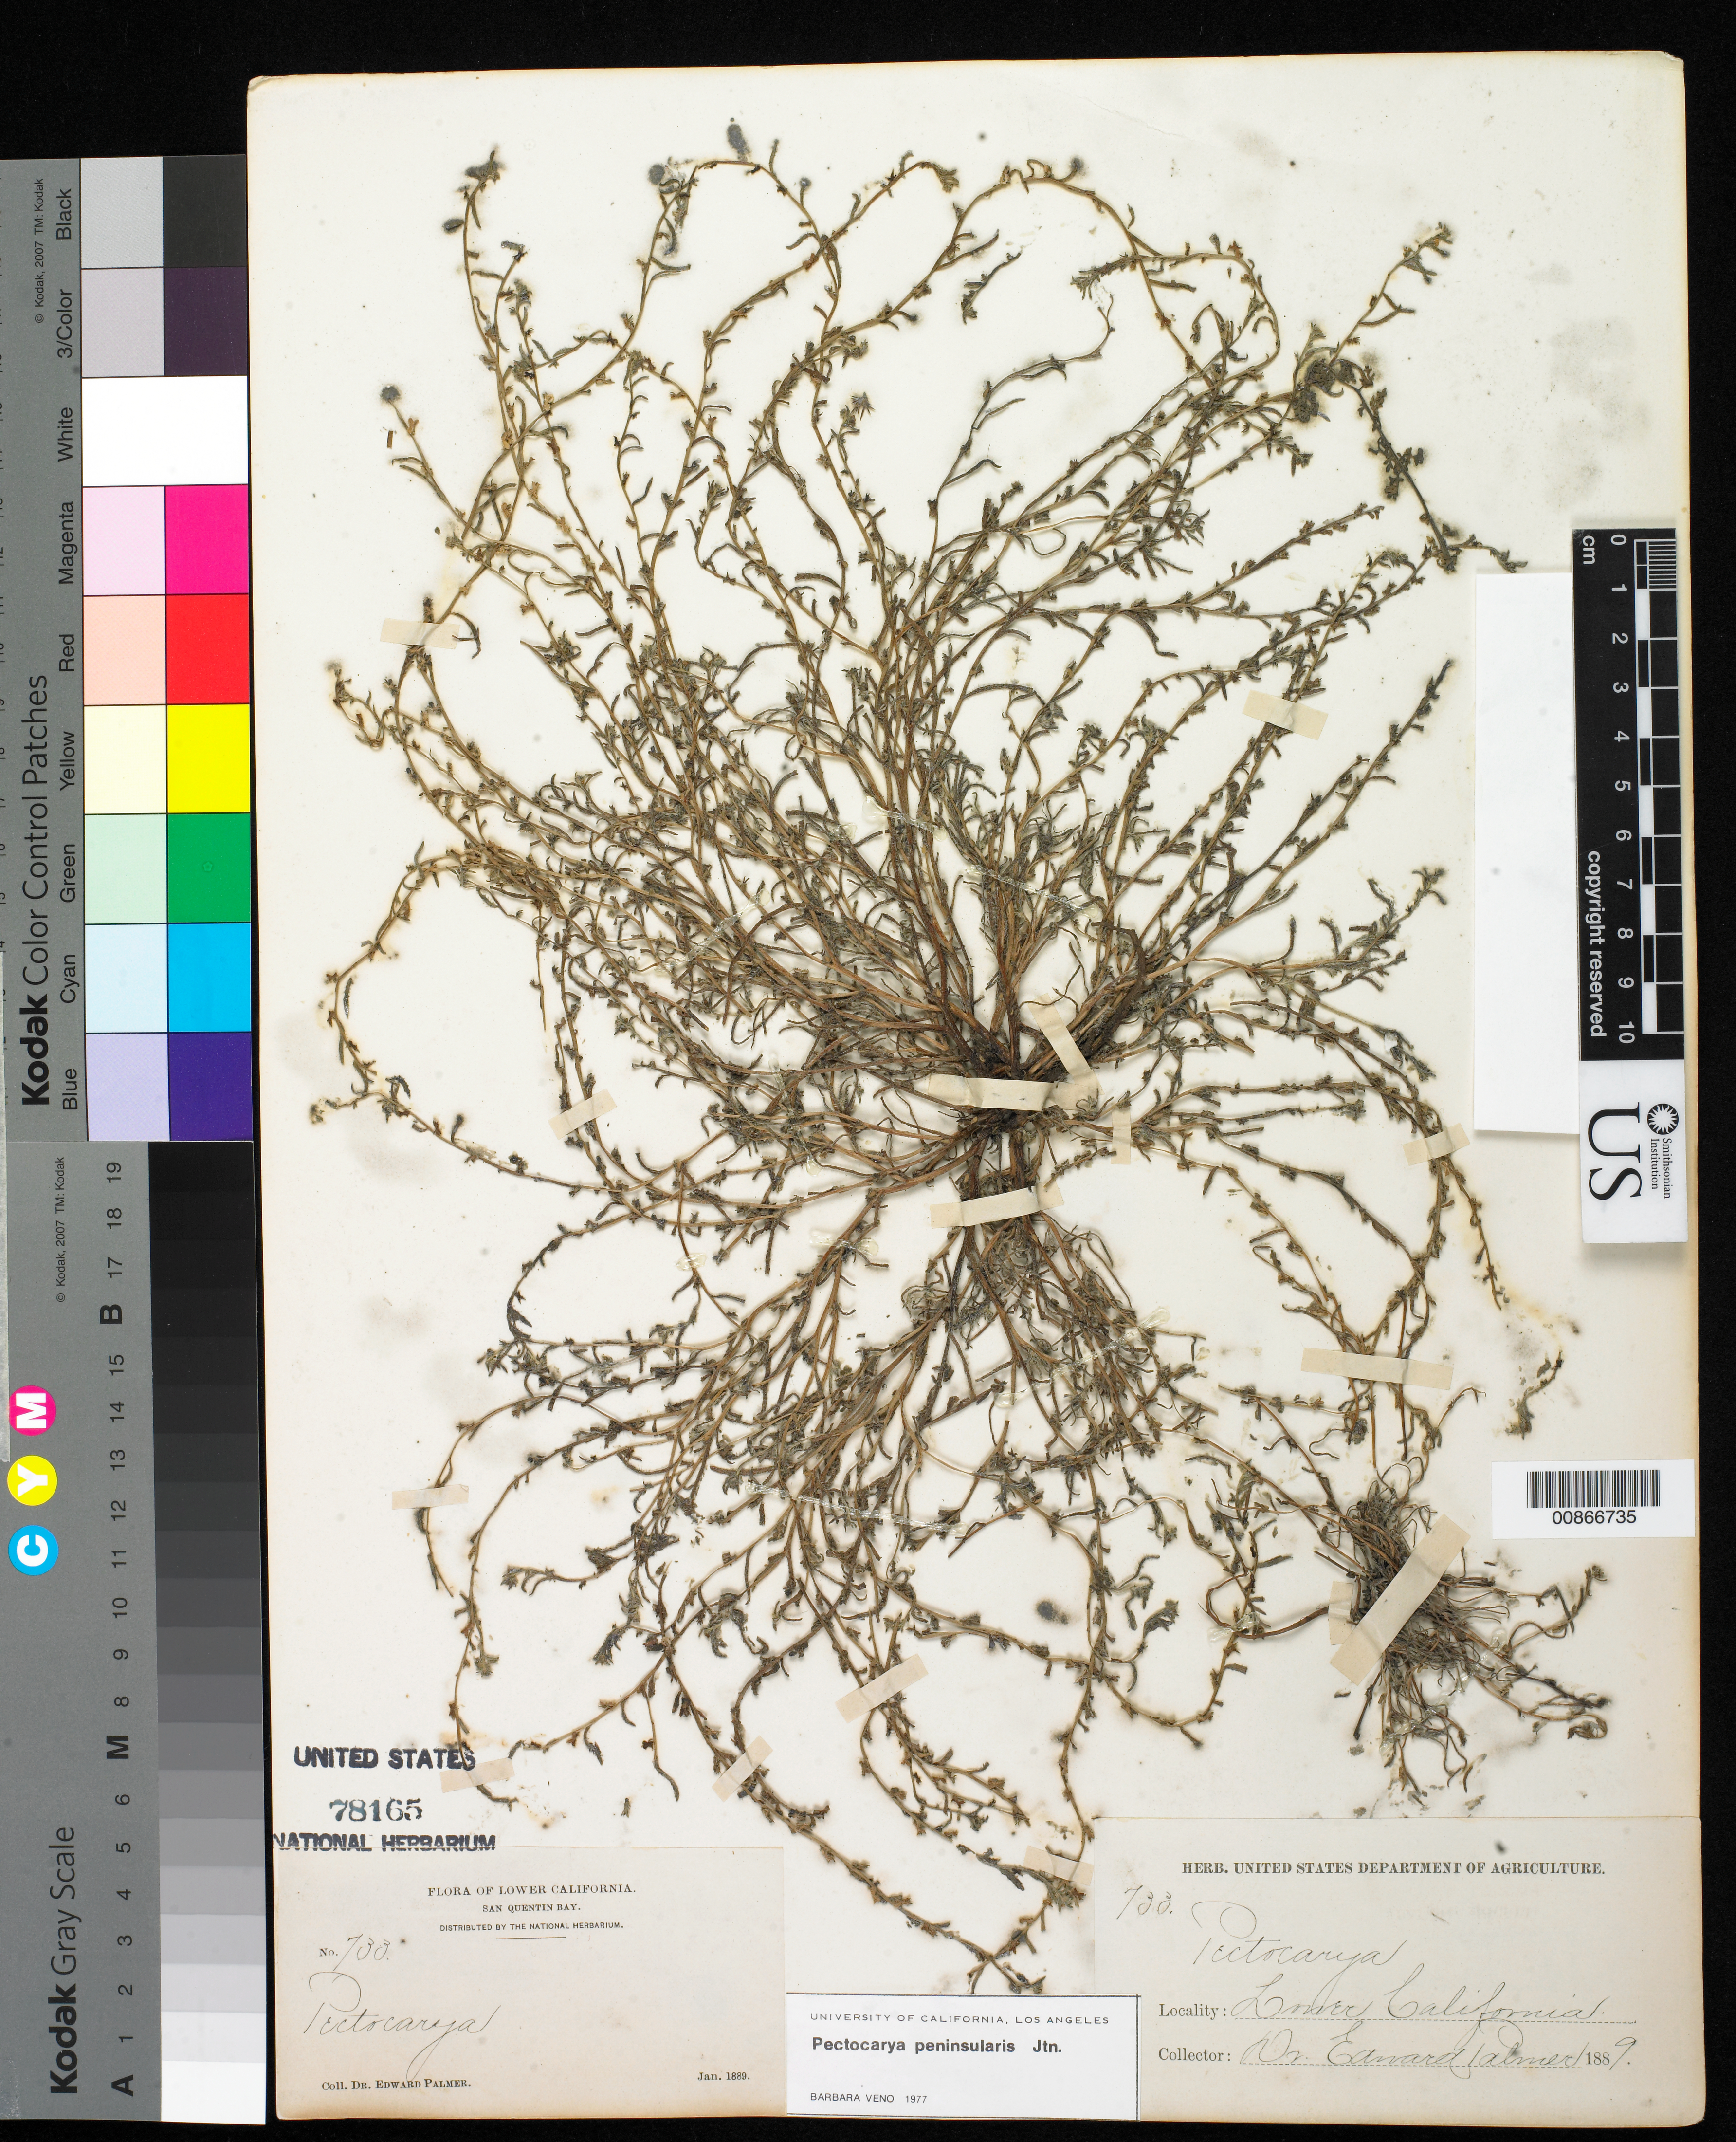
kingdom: Plantae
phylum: Tracheophyta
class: Magnoliopsida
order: Boraginales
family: Boraginaceae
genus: Pectocarya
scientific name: Pectocarya peninsularis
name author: I.M. Johnst.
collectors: E. Palmer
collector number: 733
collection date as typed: Jan 1889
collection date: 1889-01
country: Mexico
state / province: Baja California Norte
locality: San Quentin Bay, Baja California.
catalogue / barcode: US 78165